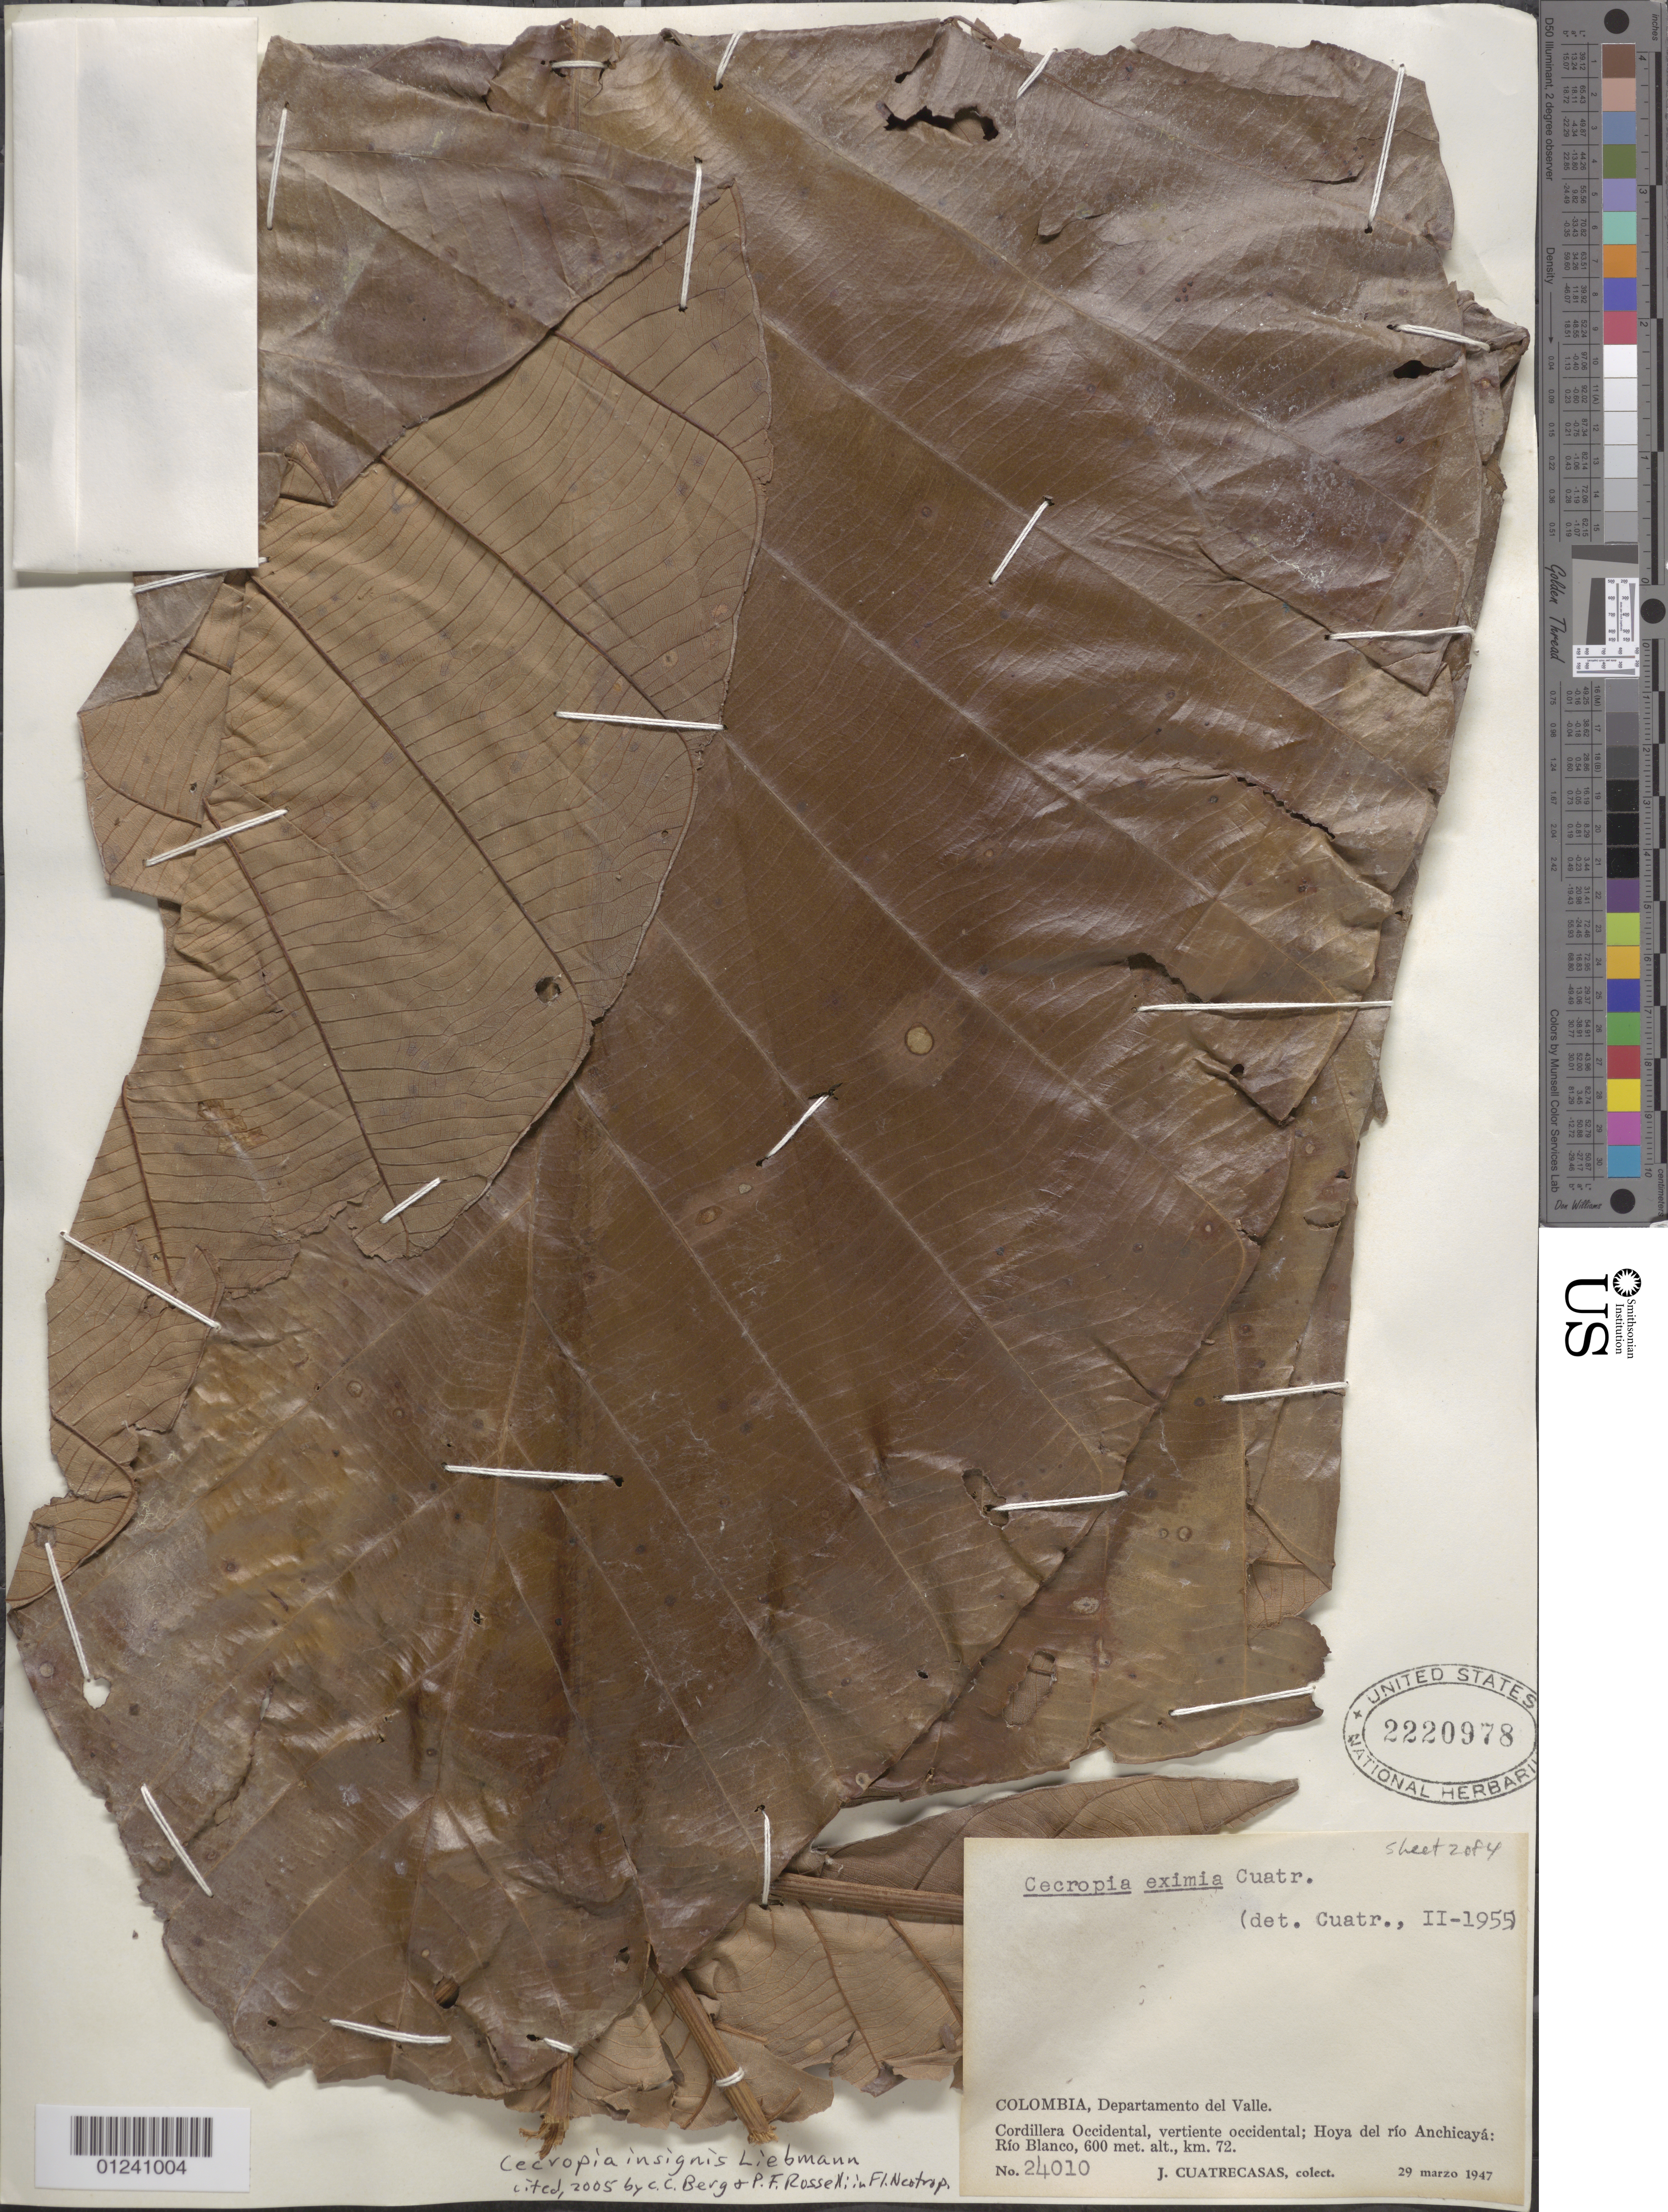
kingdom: Plantae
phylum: Tracheophyta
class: Magnoliopsida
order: Rosales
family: Urticaceae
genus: Cecropia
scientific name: Cecropia insignis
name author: Liebm.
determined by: Cuatrecasas, J.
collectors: J. Cuatrecasas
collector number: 24010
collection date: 1947-03-29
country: Colombia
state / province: Valle del Cauca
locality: Cord. Occidental; vert. oriental Hoya del Río Anchicaya; Rio Blanco, km 72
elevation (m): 600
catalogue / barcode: US 2220978